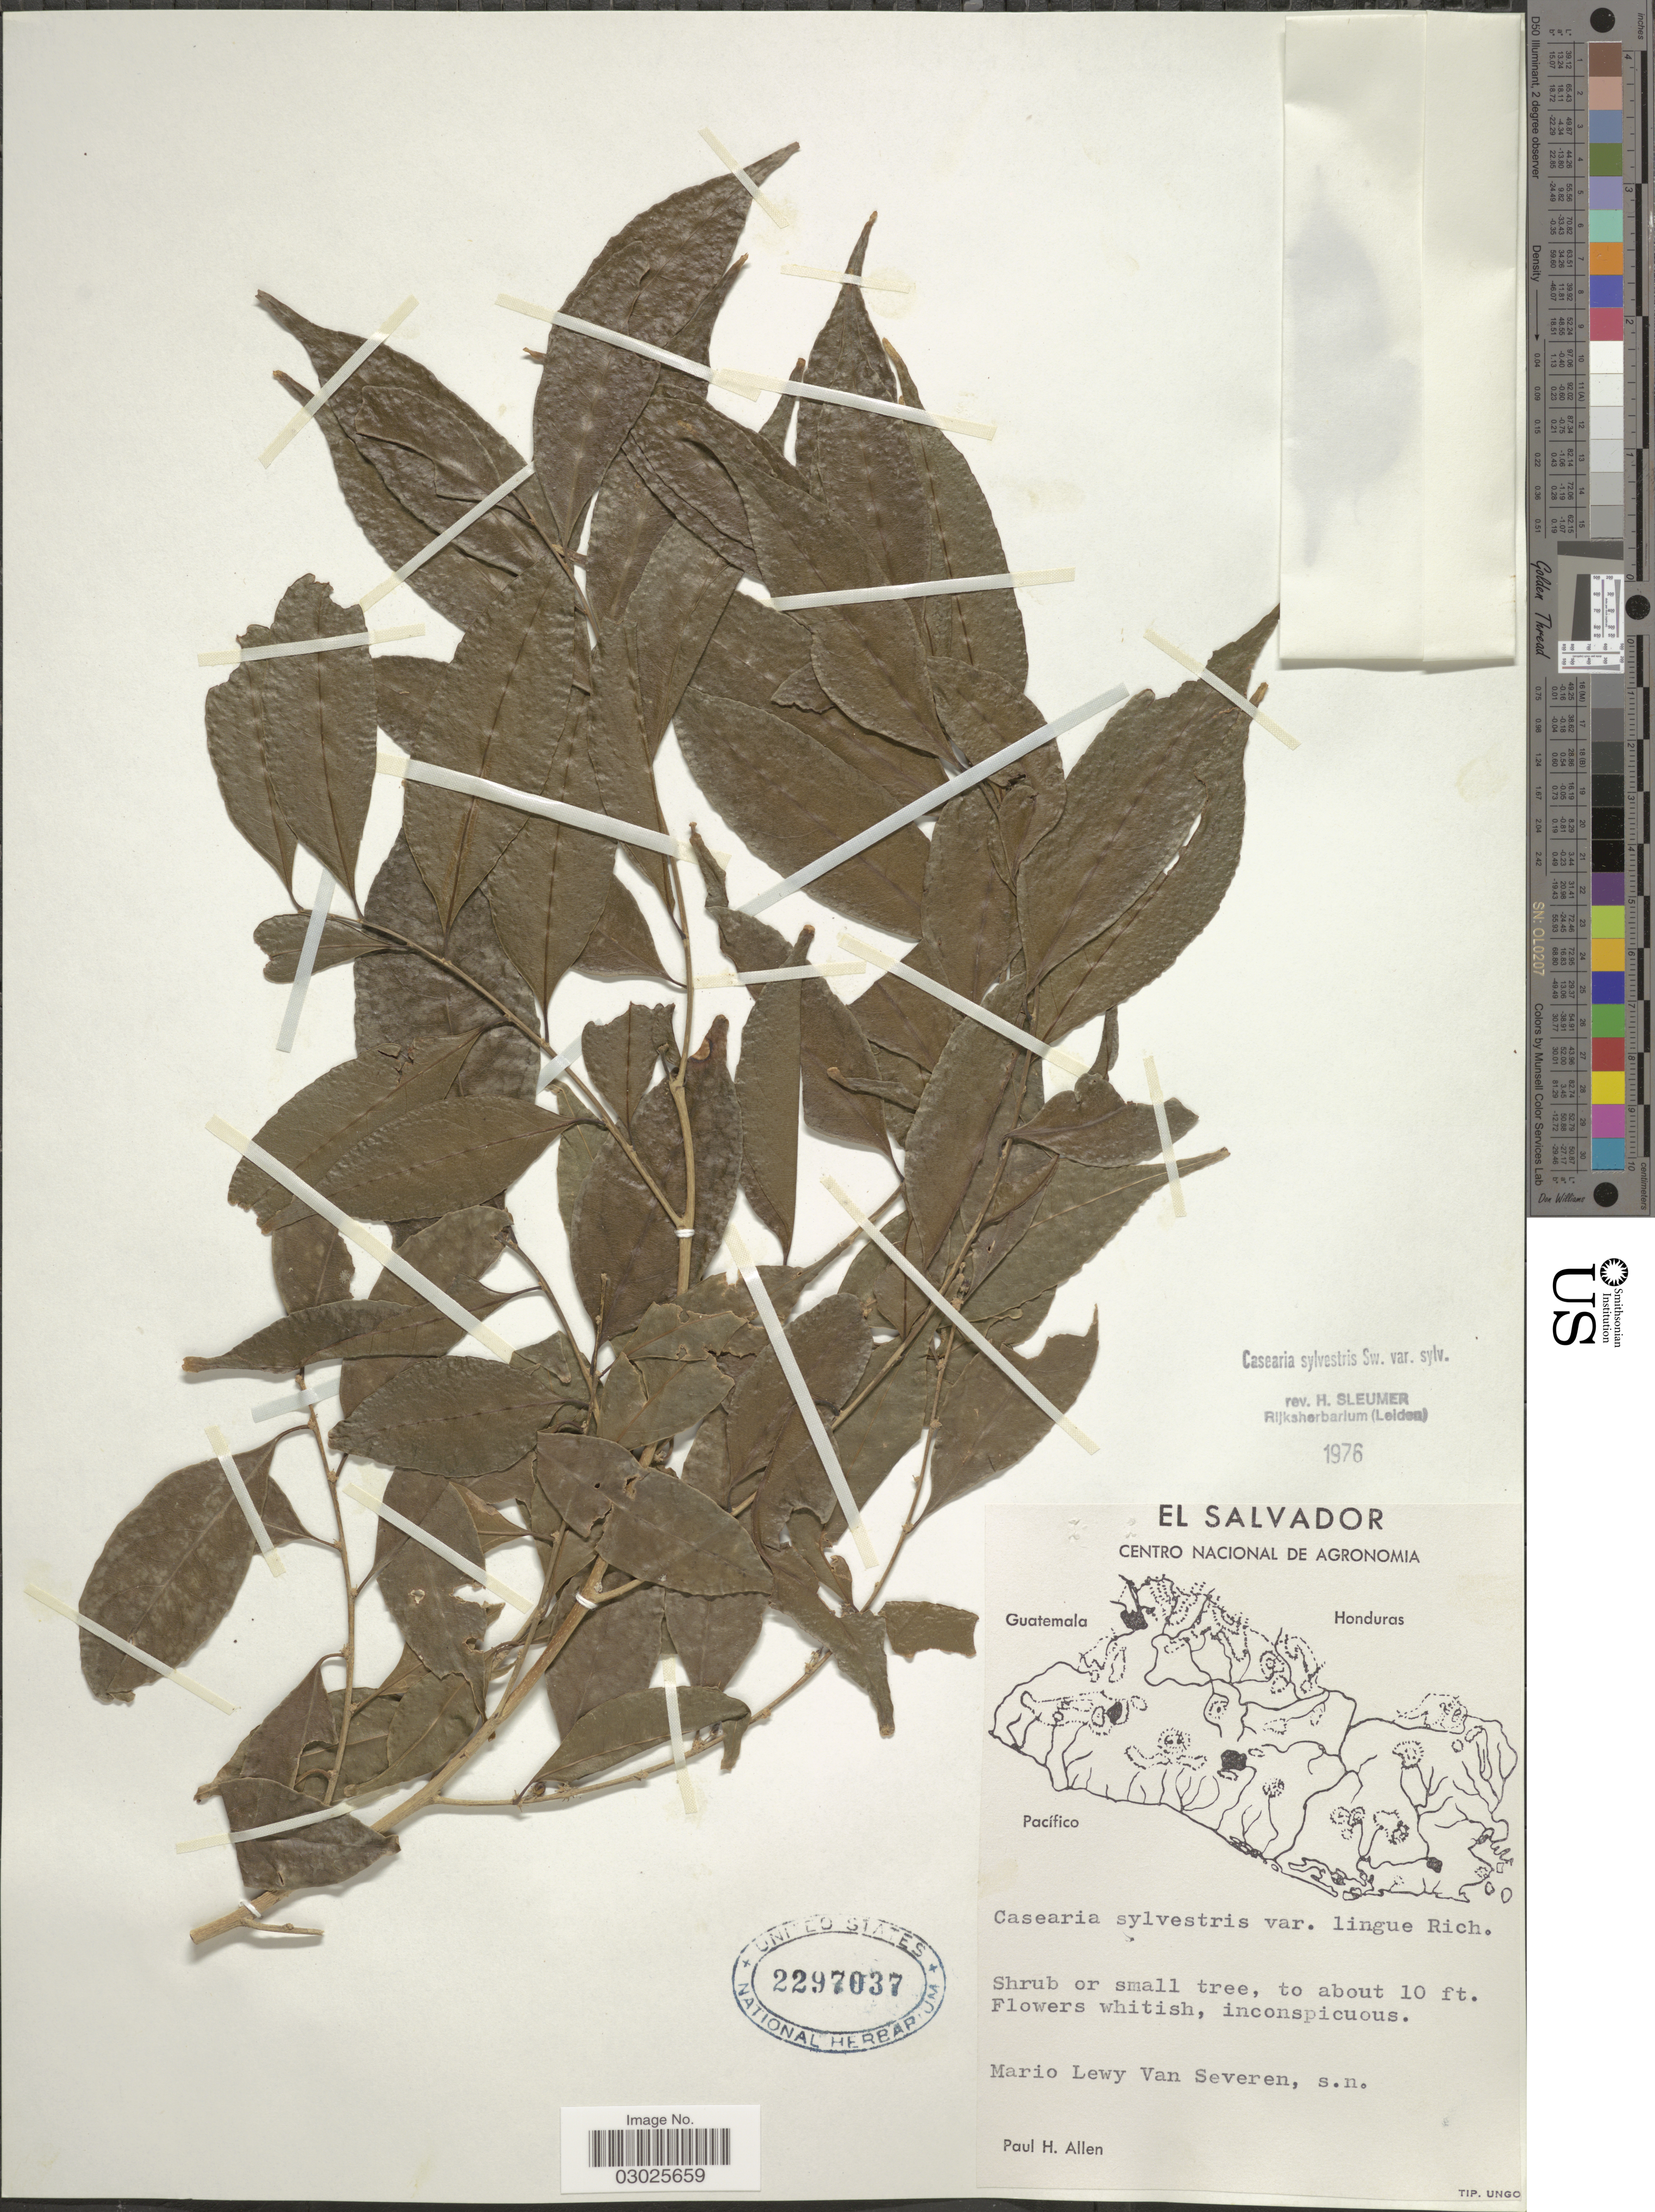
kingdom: Plantae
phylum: Tracheophyta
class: Magnoliopsida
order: Malpighiales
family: Salicaceae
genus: Casearia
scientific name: Casearia sylvestris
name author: Sw.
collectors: M. Van Severen & P. H. Allen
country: El Salvador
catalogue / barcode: US 2297037